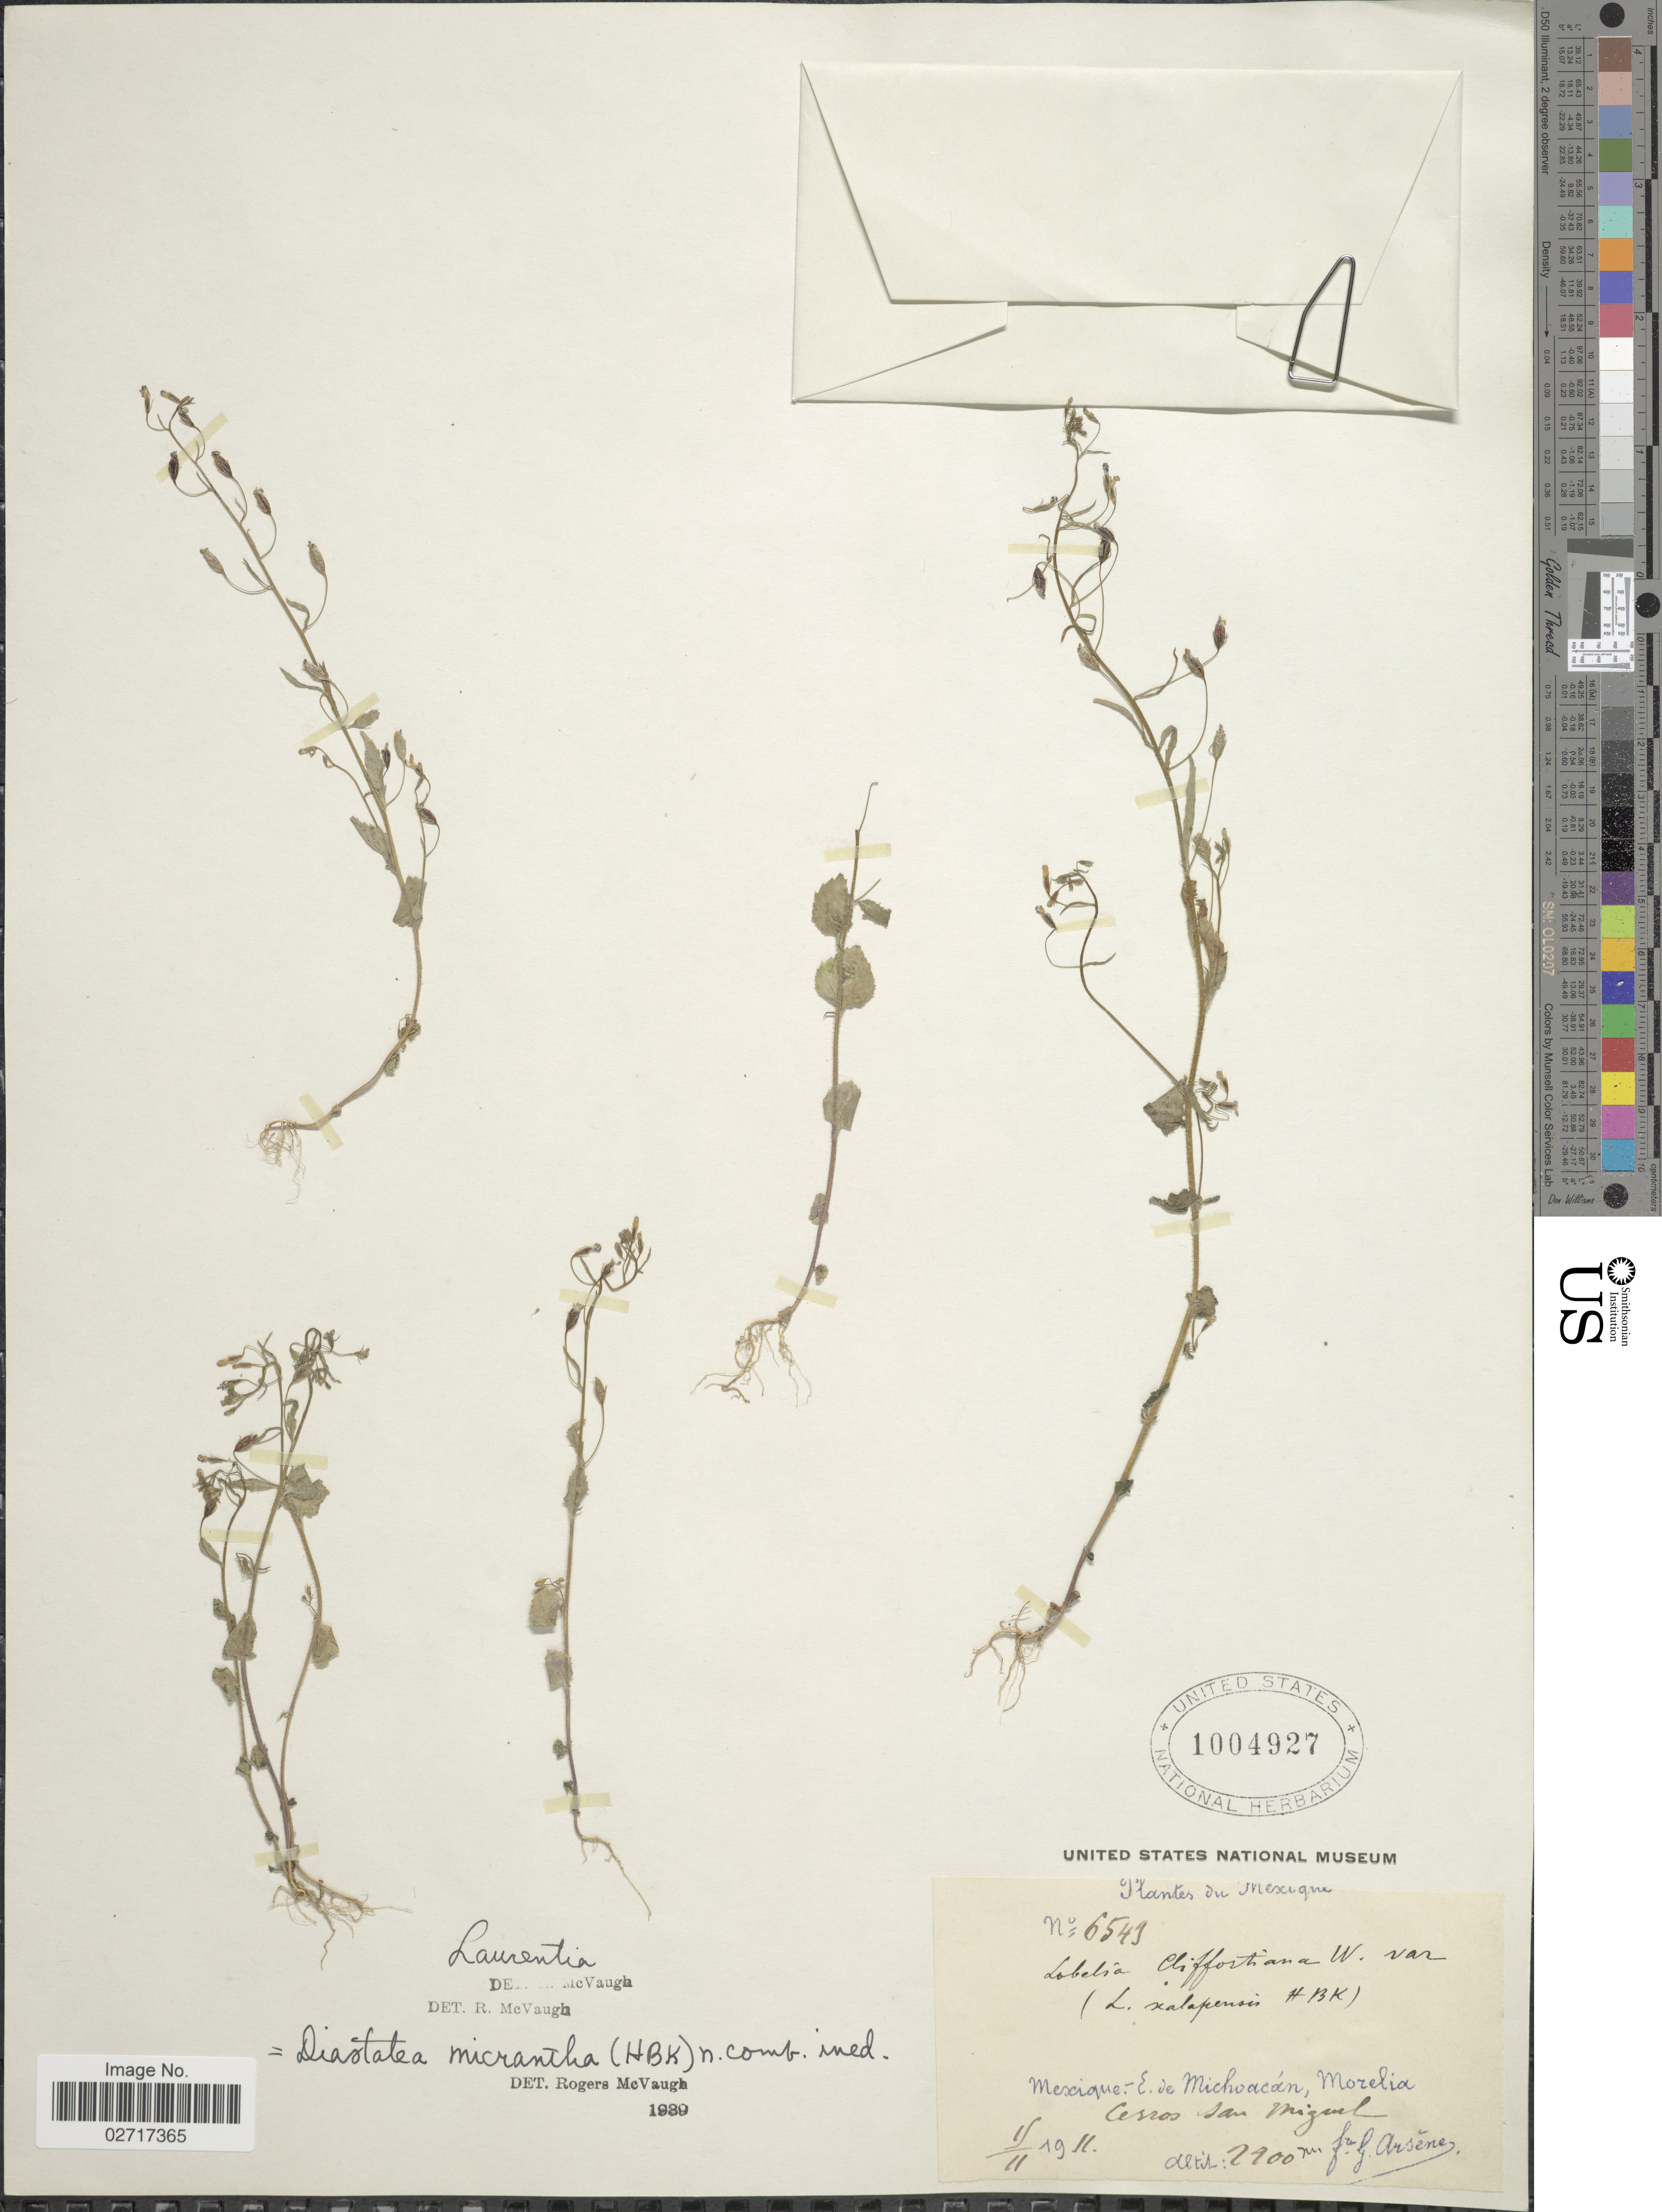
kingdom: Plantae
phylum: Tracheophyta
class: Magnoliopsida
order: Asterales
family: Campanulaceae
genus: Diastatea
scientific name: Diastatea micrantha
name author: (Kunth) McVaugh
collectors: Bro. G. Arsène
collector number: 6549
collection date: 1911-11-15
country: Mexico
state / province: Michoacán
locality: E. de Michoacán, Morelia. Cerros San Miguel.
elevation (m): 2200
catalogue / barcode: US 1004927